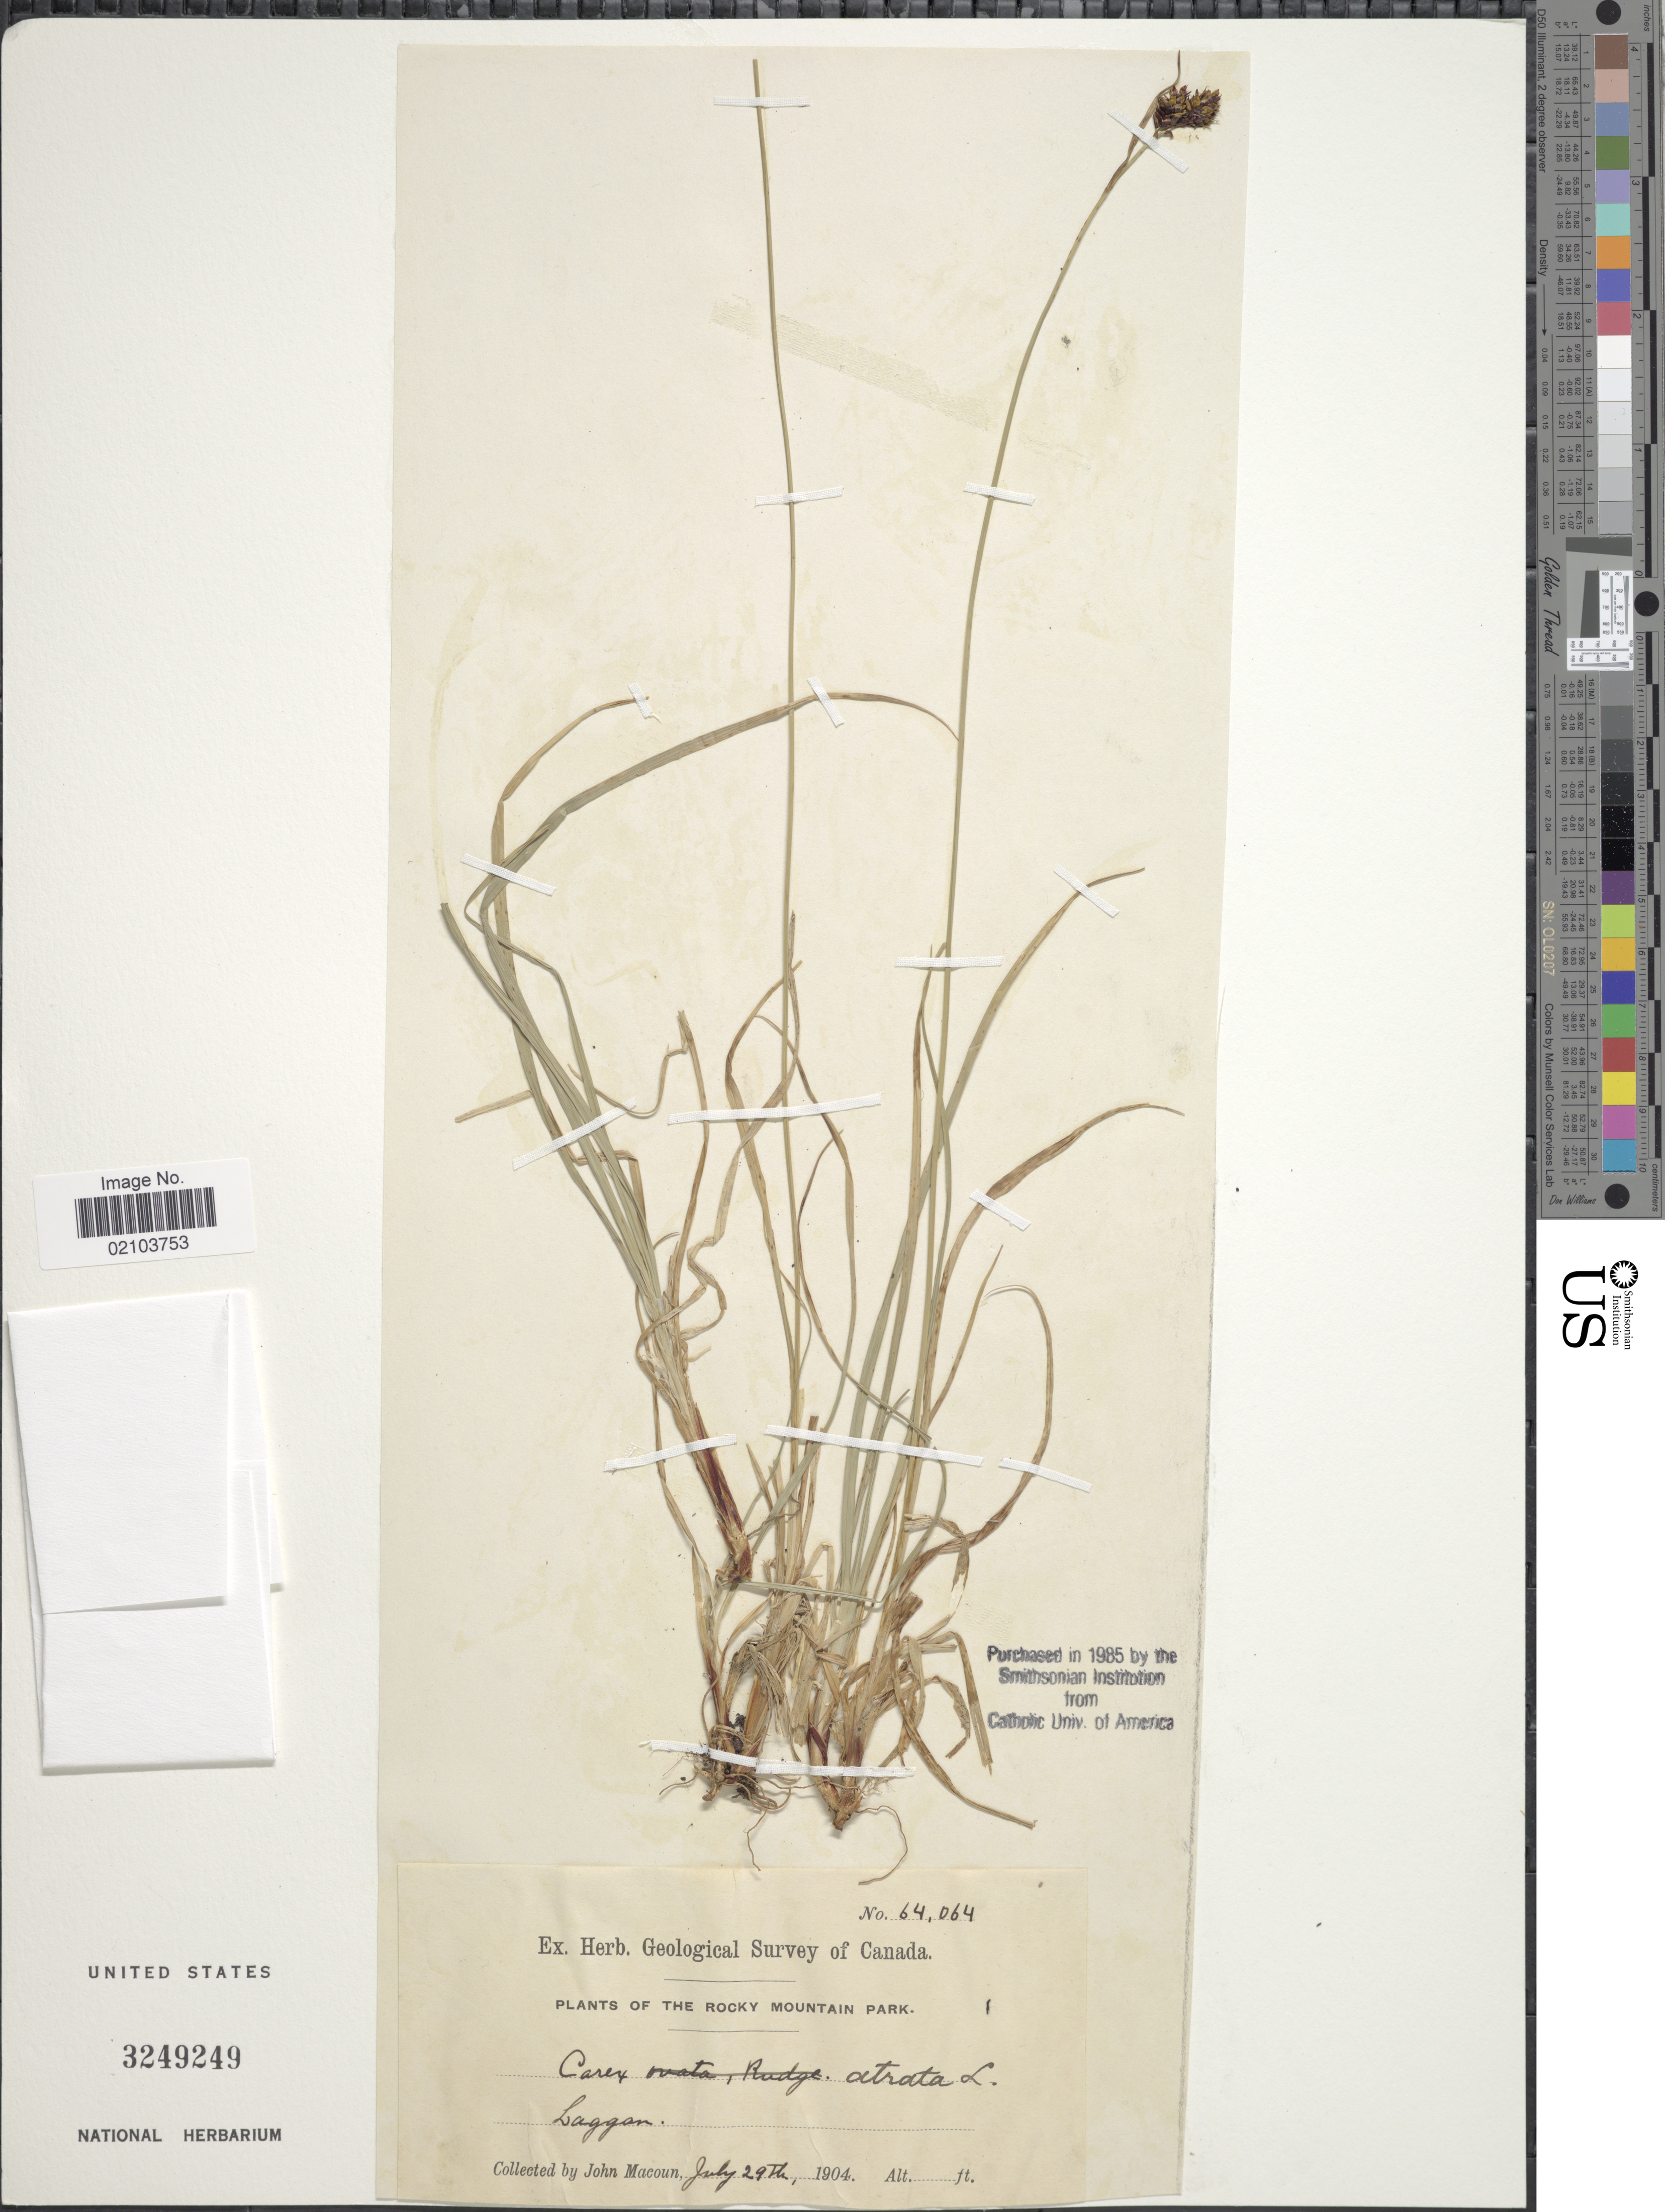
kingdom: Plantae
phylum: Tracheophyta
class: Liliopsida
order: Poales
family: Cyperaceae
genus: Carex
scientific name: Carex atrata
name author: L.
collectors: J. Macoun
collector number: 64064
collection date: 1904-07-29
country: Canada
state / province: Alberta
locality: Rocky Mountain Park. Laggan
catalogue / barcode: US 3249249